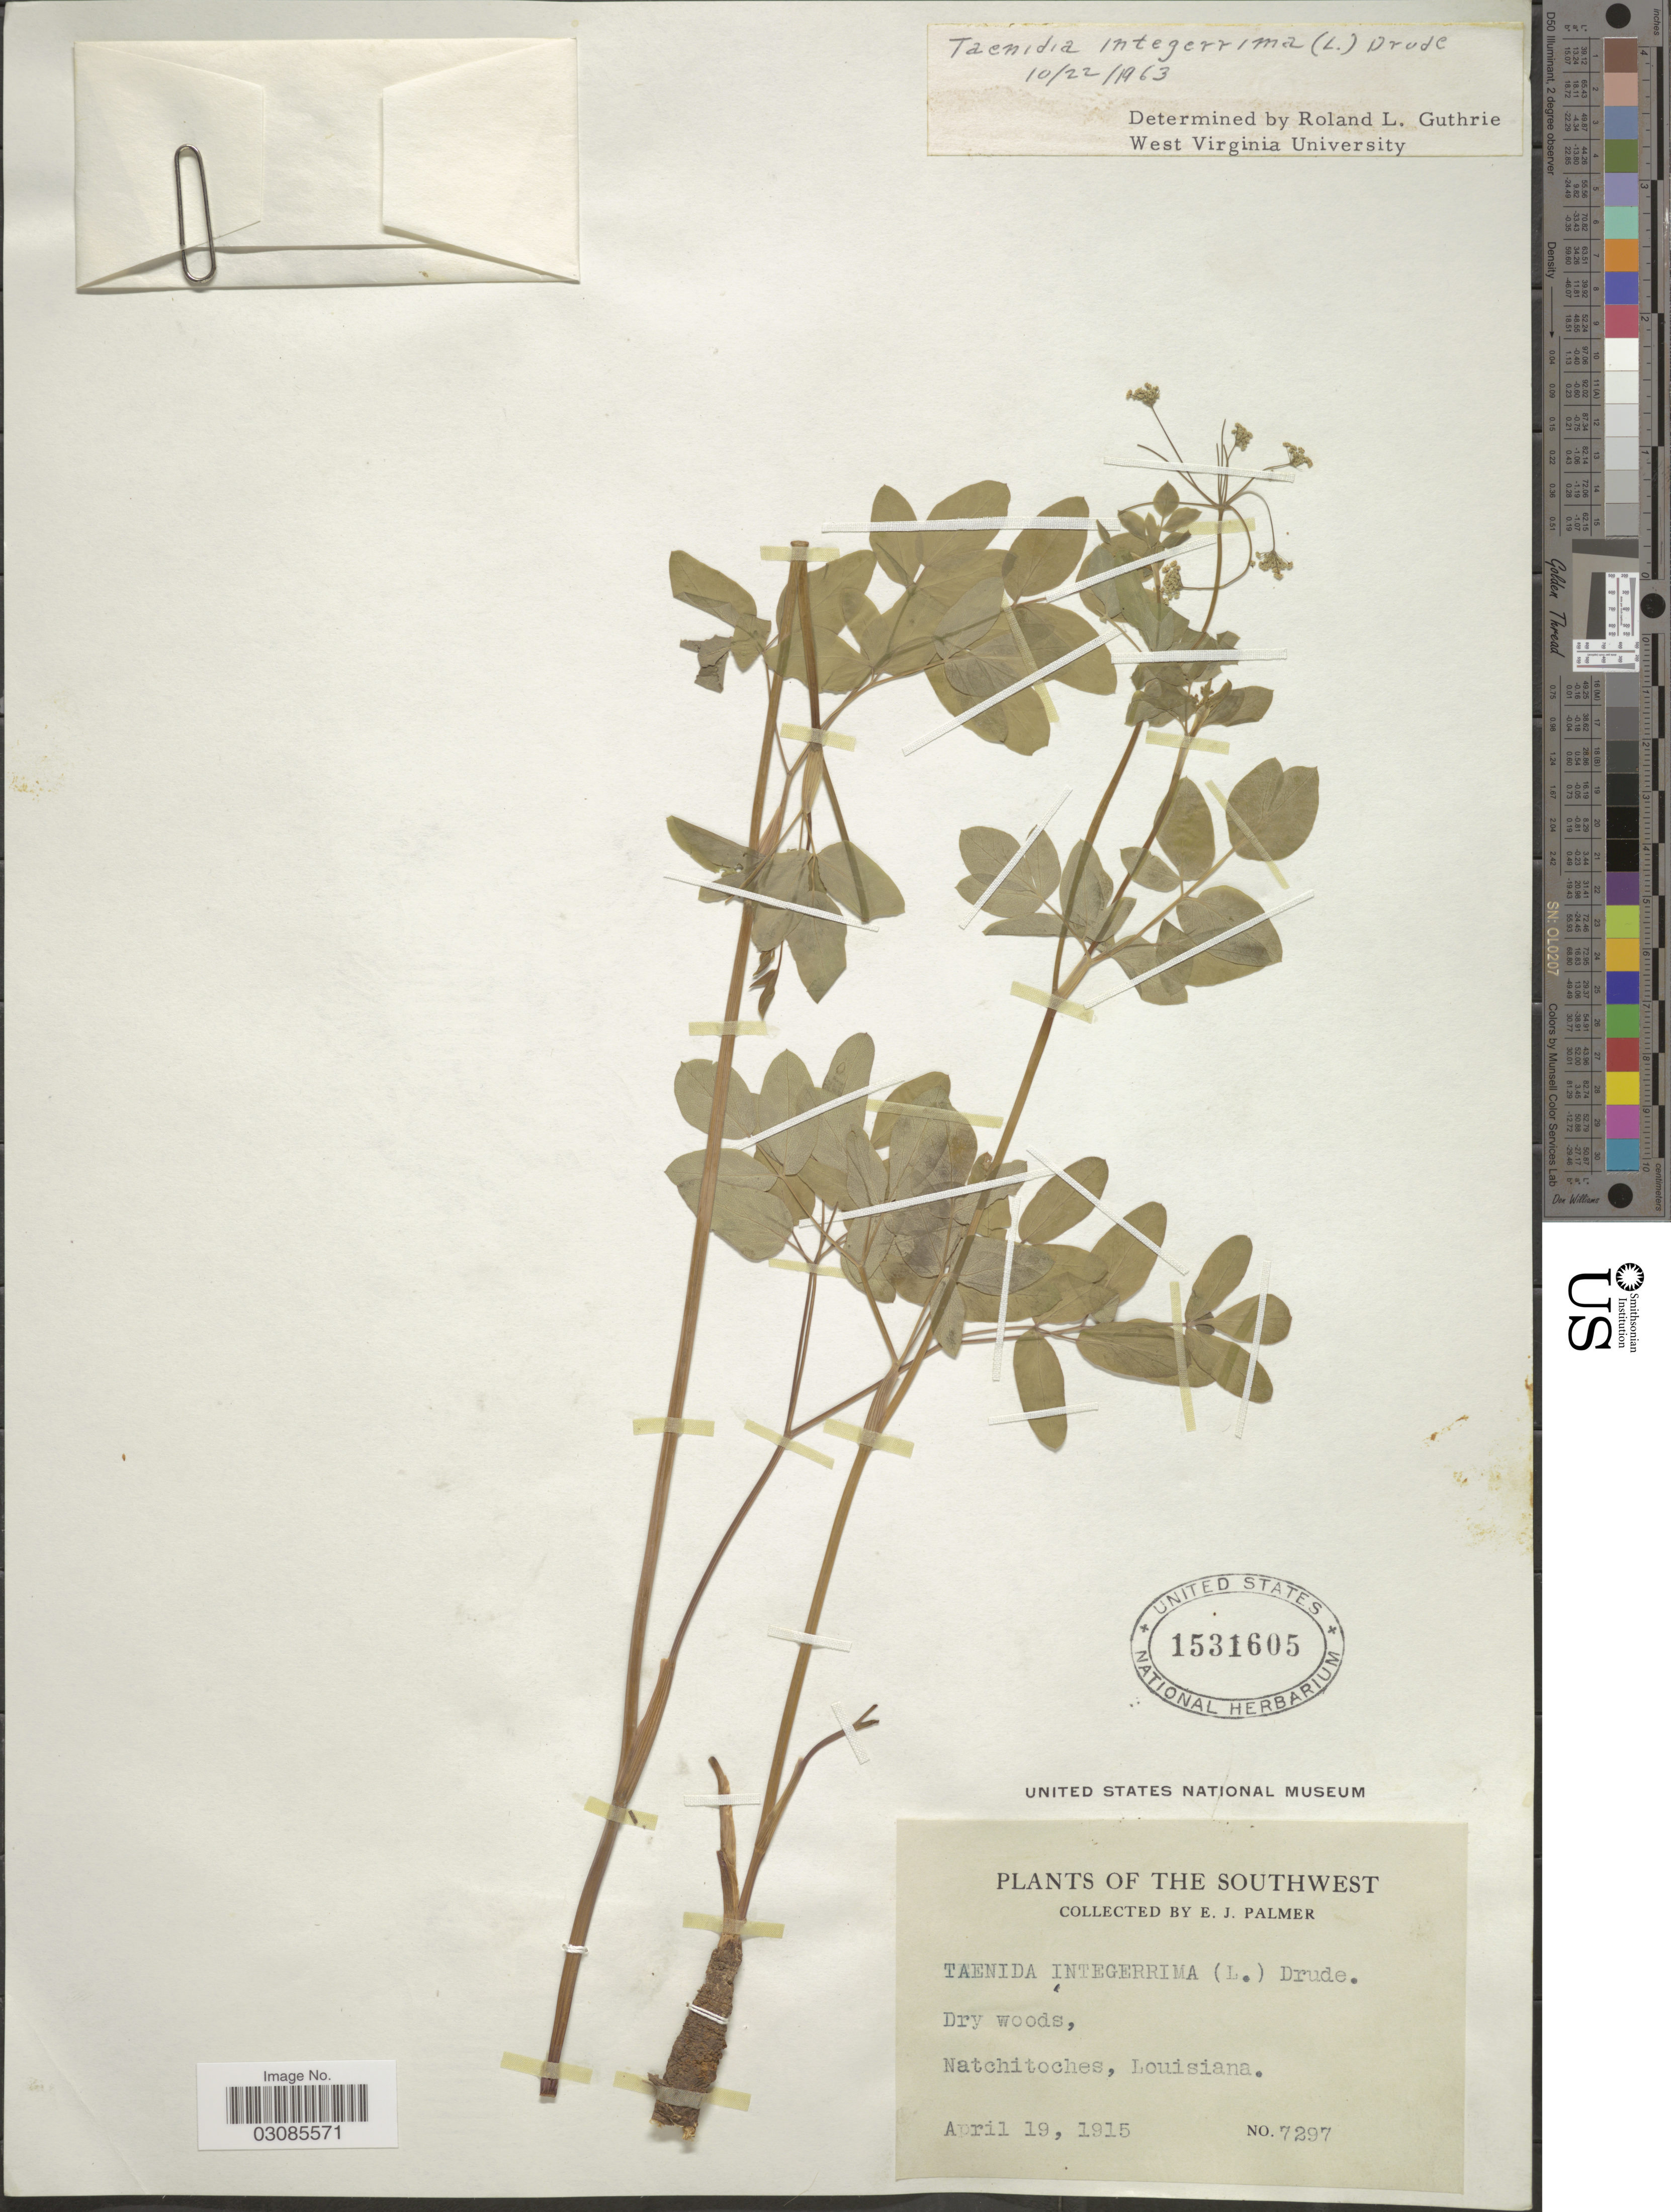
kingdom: Plantae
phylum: Tracheophyta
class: Magnoliopsida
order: Apiales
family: Apiaceae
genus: Taenidia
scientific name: Taenidia integerrima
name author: (L.) Drude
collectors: E. J. Palmer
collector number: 7297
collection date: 1915-04-19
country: United States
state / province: Louisiana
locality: The Southwest. Natchitoches.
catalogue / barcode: US 1531605